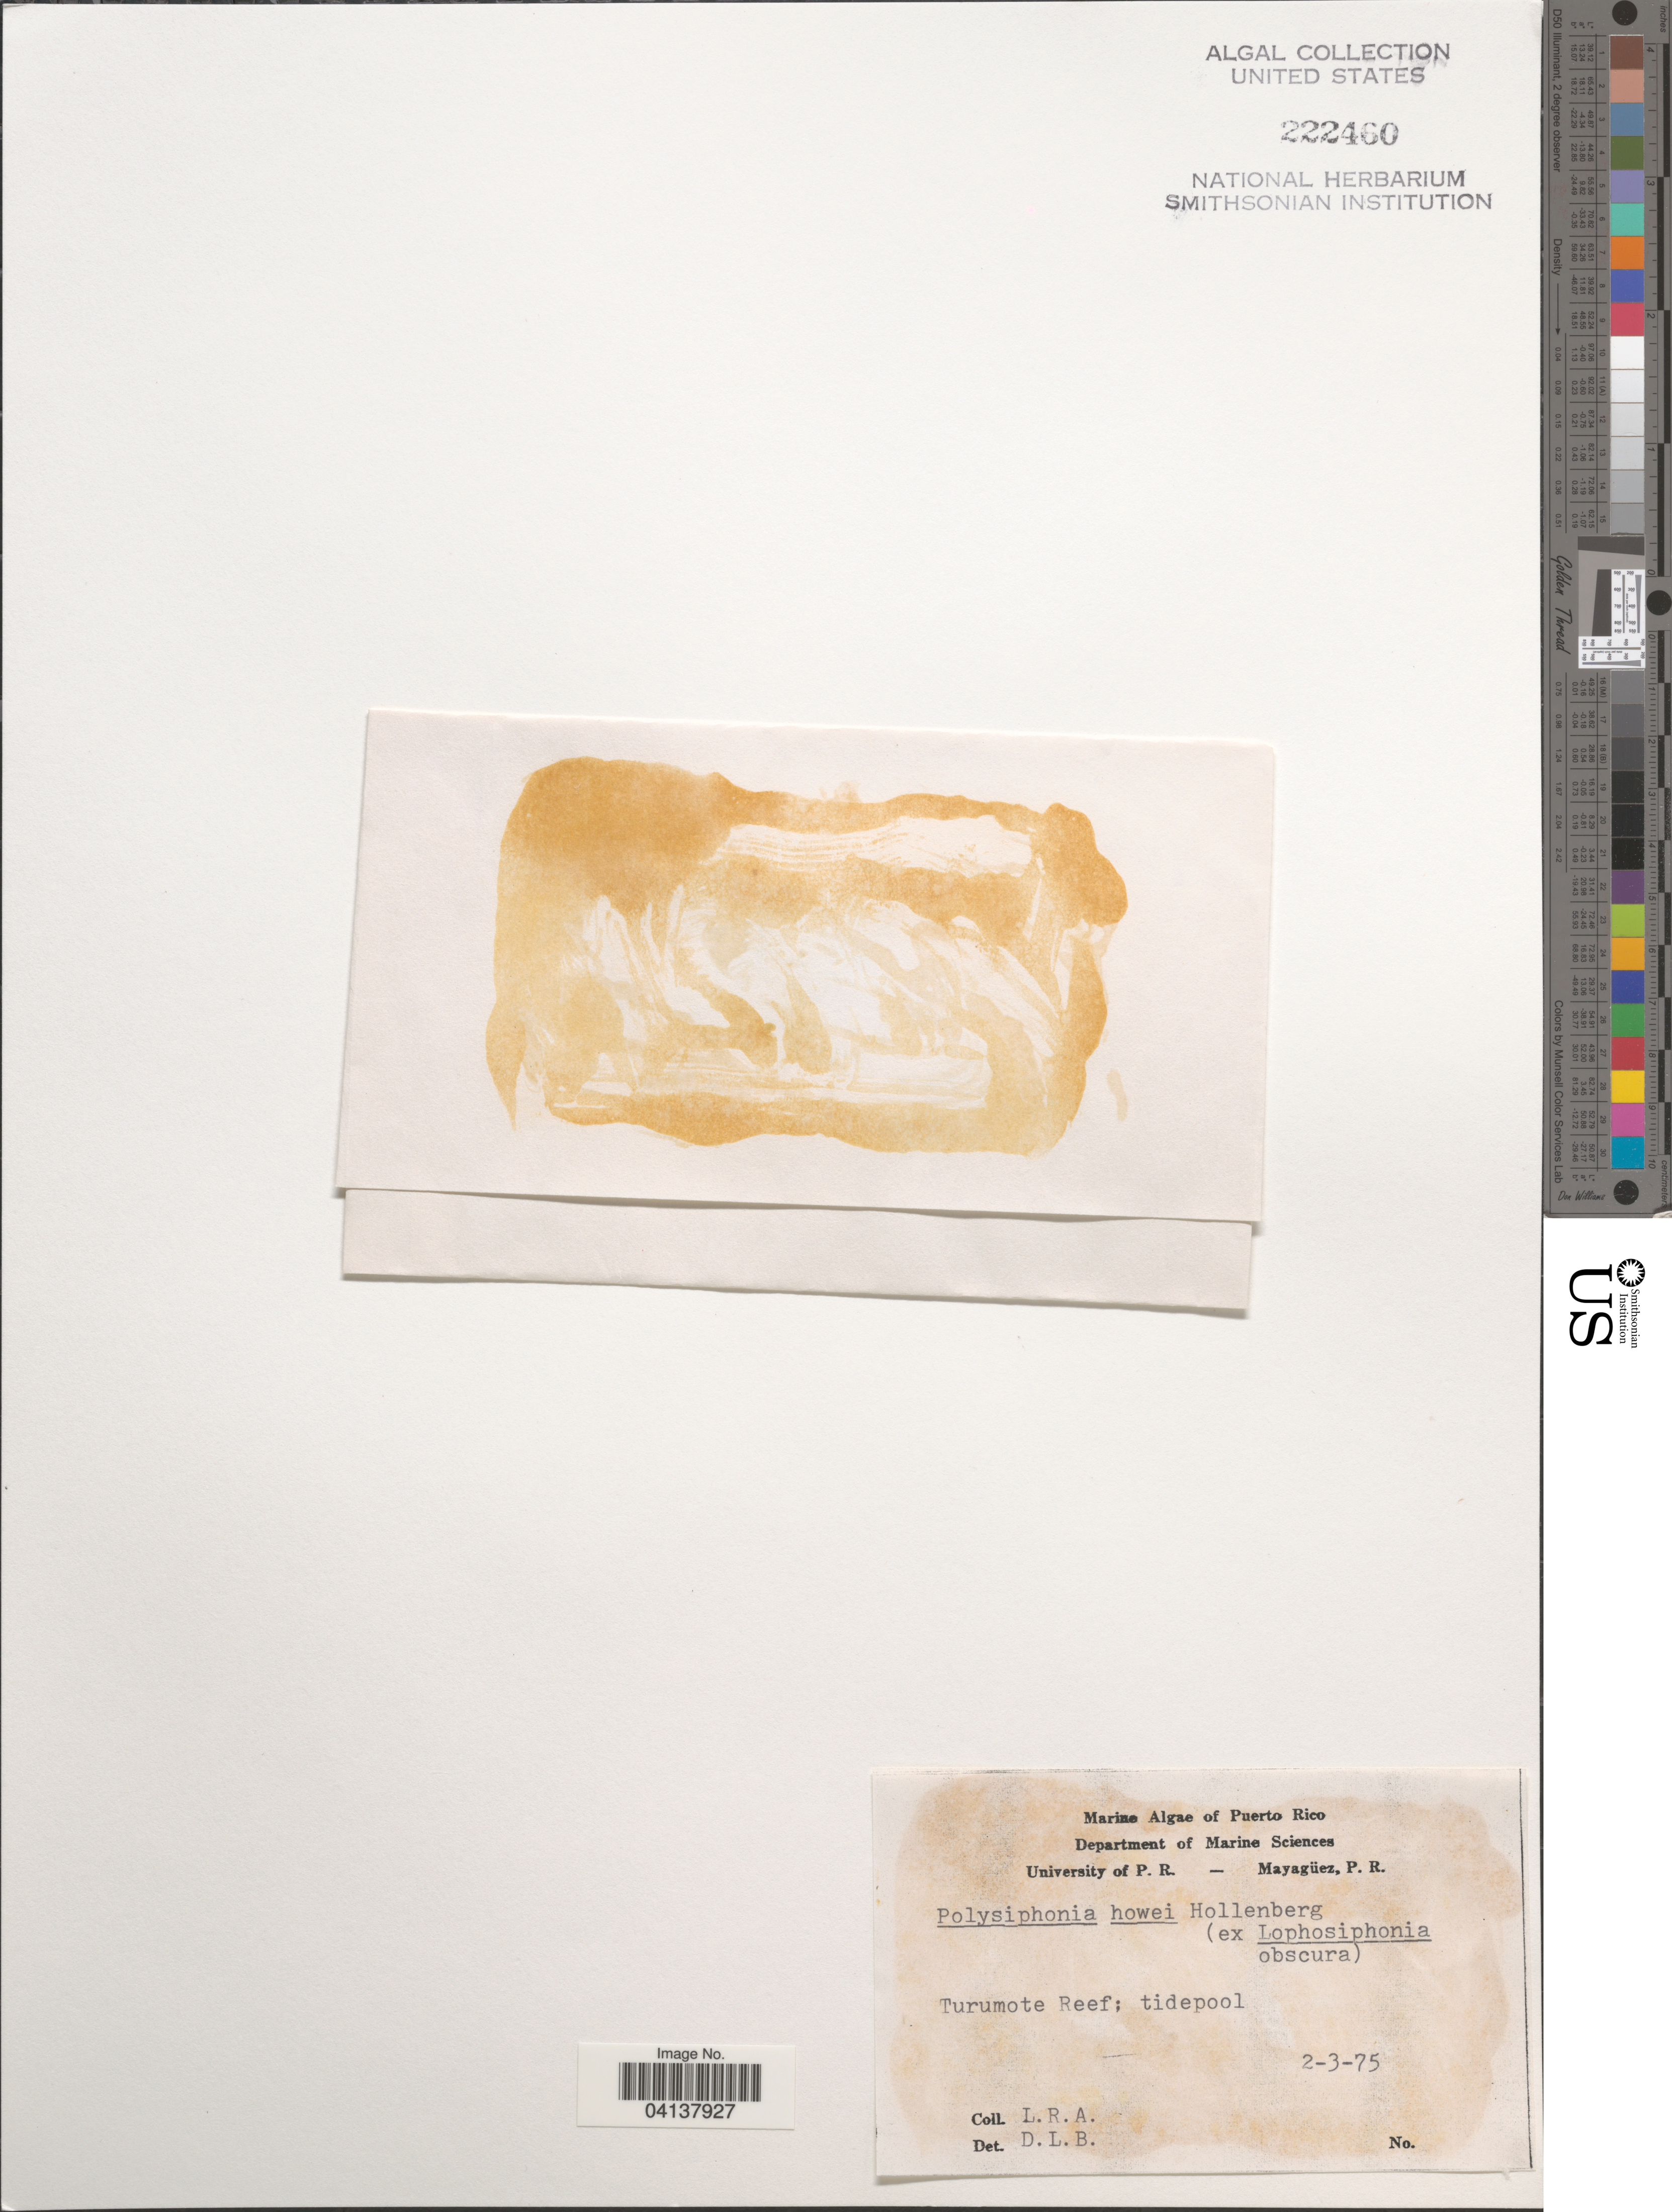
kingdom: Plantae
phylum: Rhodophyta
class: Florideophyceae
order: Ceramiales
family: Rhodomelaceae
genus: Wilsonosiphonia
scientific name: Wilsonosiphonia howei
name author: (Hollenb.) D.E.Bustamante et al.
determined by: Algae name updating Project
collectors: L. R. A.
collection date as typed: Transcribed d/m/y: 2/3/75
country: Puerto Rico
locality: Turumote Reef.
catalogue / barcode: US 222460